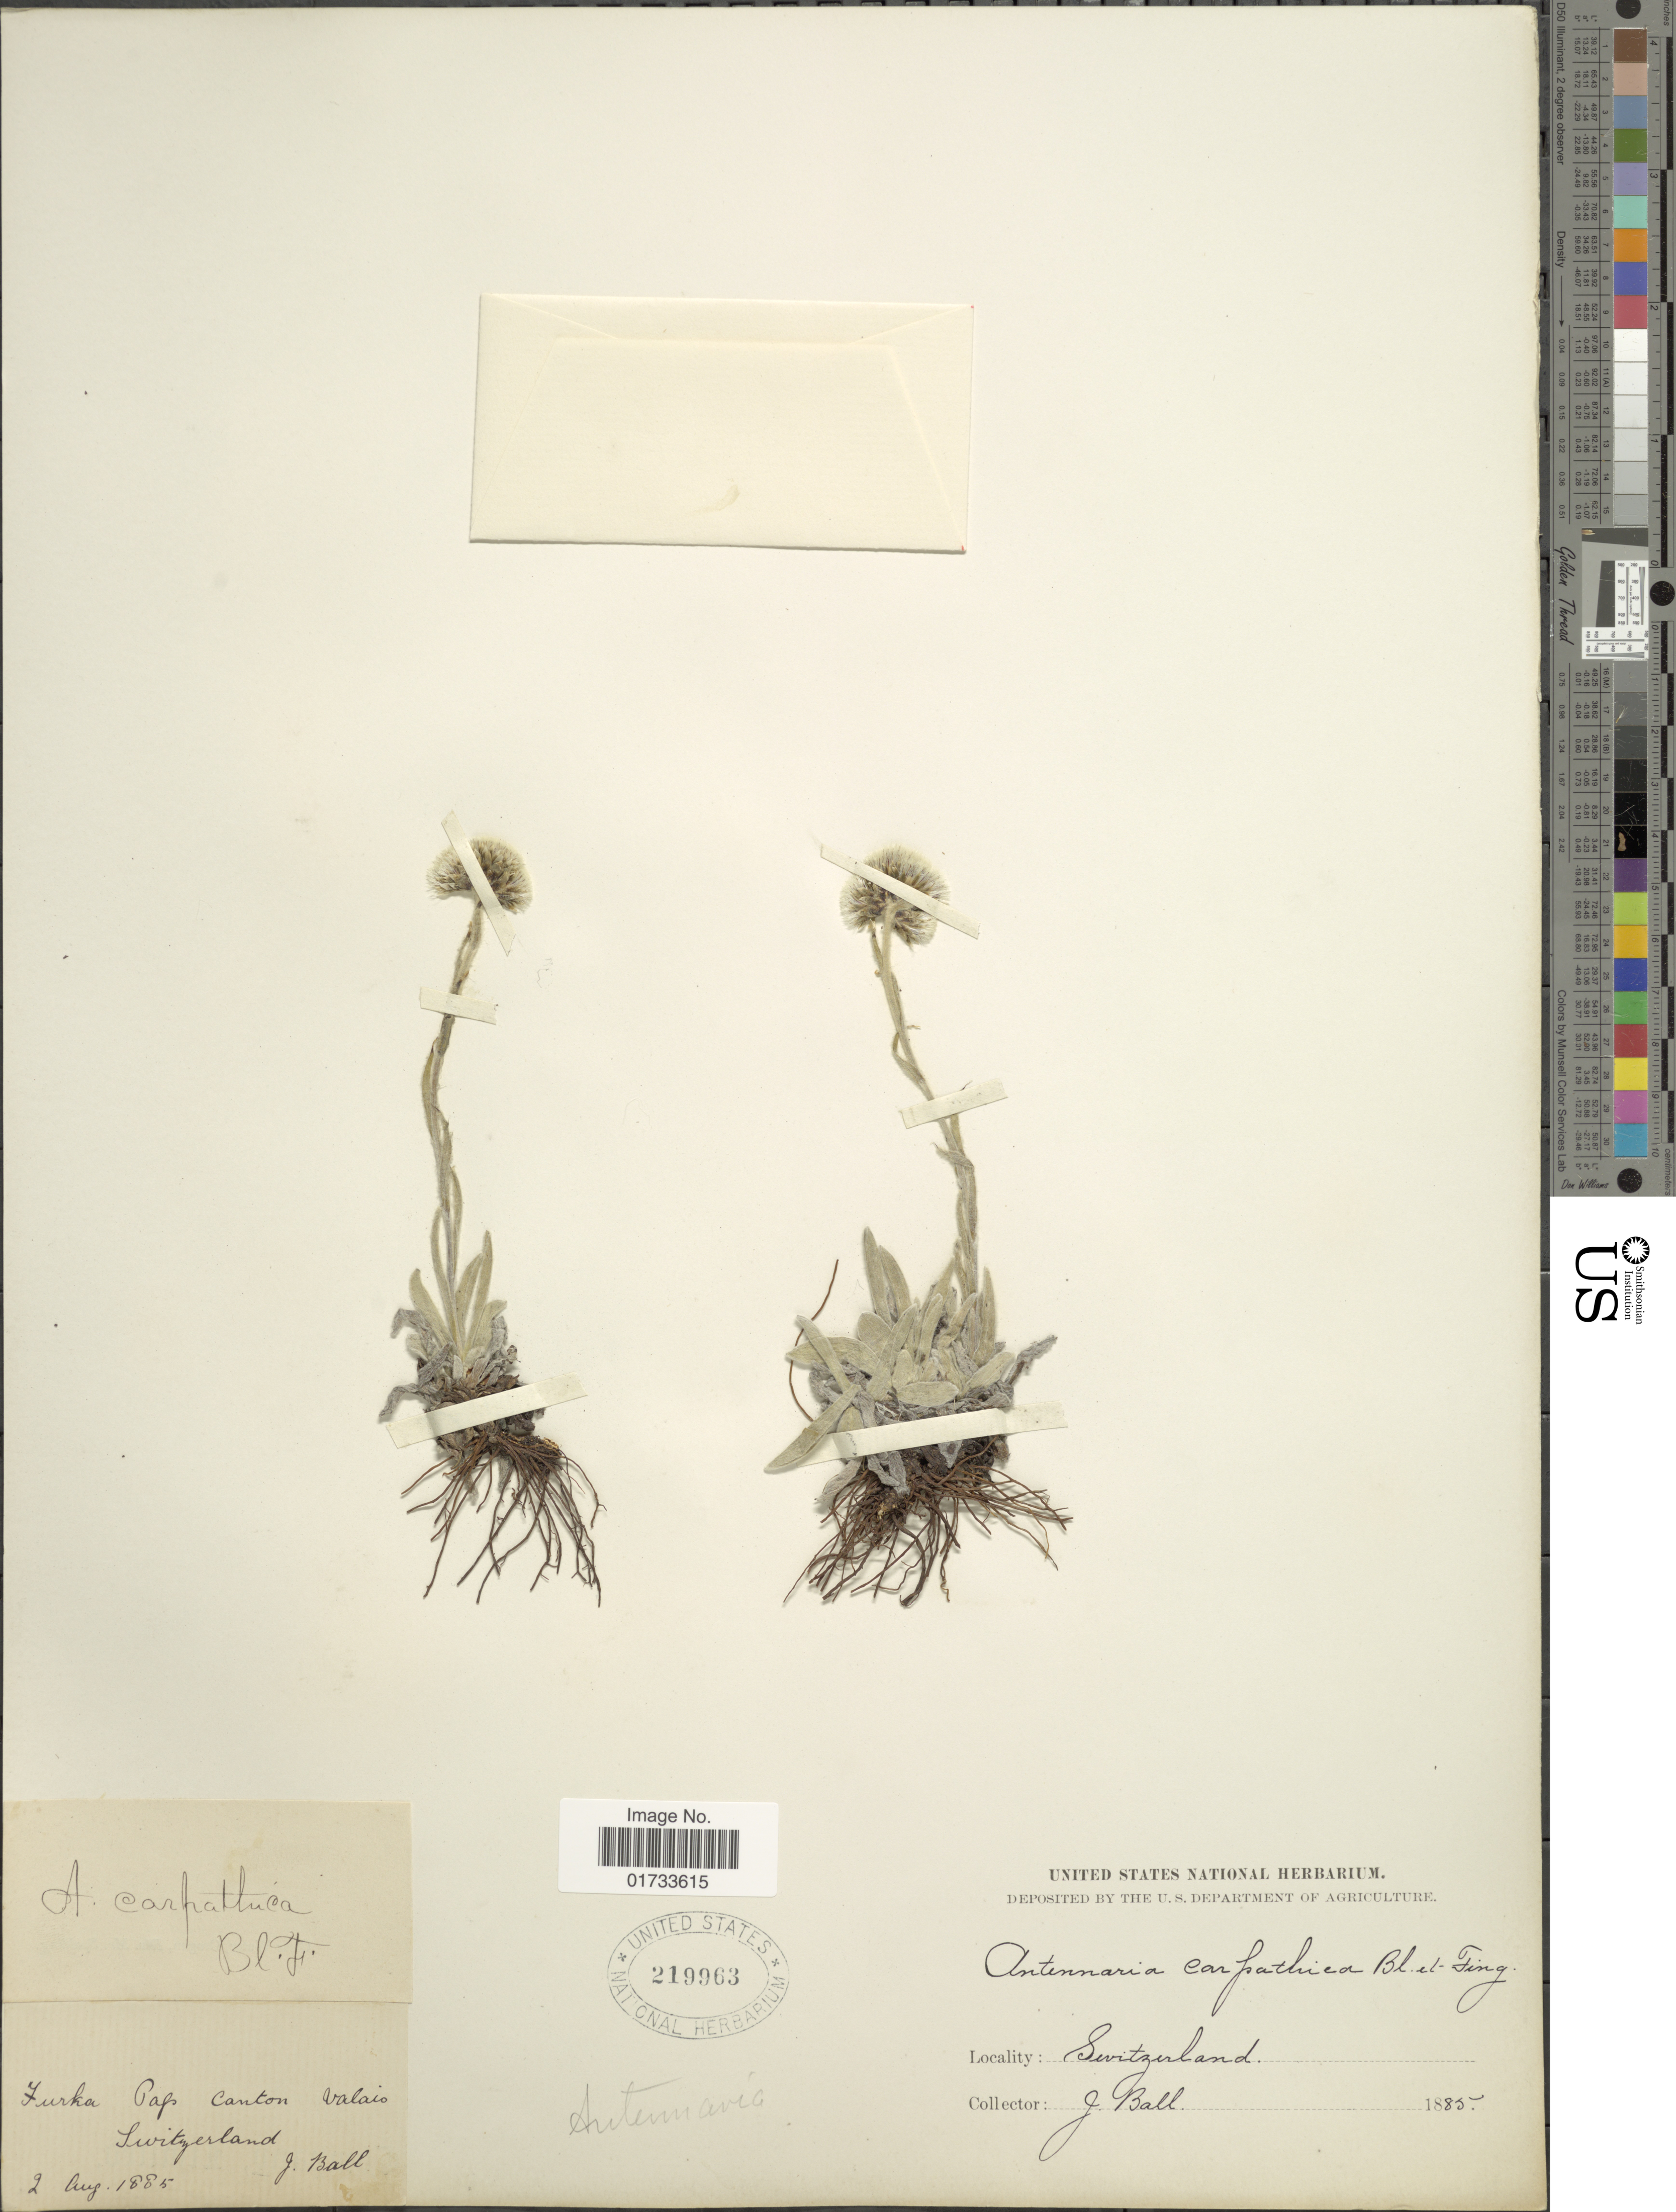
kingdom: Plantae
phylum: Tracheophyta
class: Magnoliopsida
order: Asterales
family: Asteraceae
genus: Antennaria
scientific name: Antennaria carpatica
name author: (Wahlenb.) Williams & Fingerh.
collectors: J. Ball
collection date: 1885-08-02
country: Switzerland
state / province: Valais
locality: Furka Pass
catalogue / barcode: US 219963